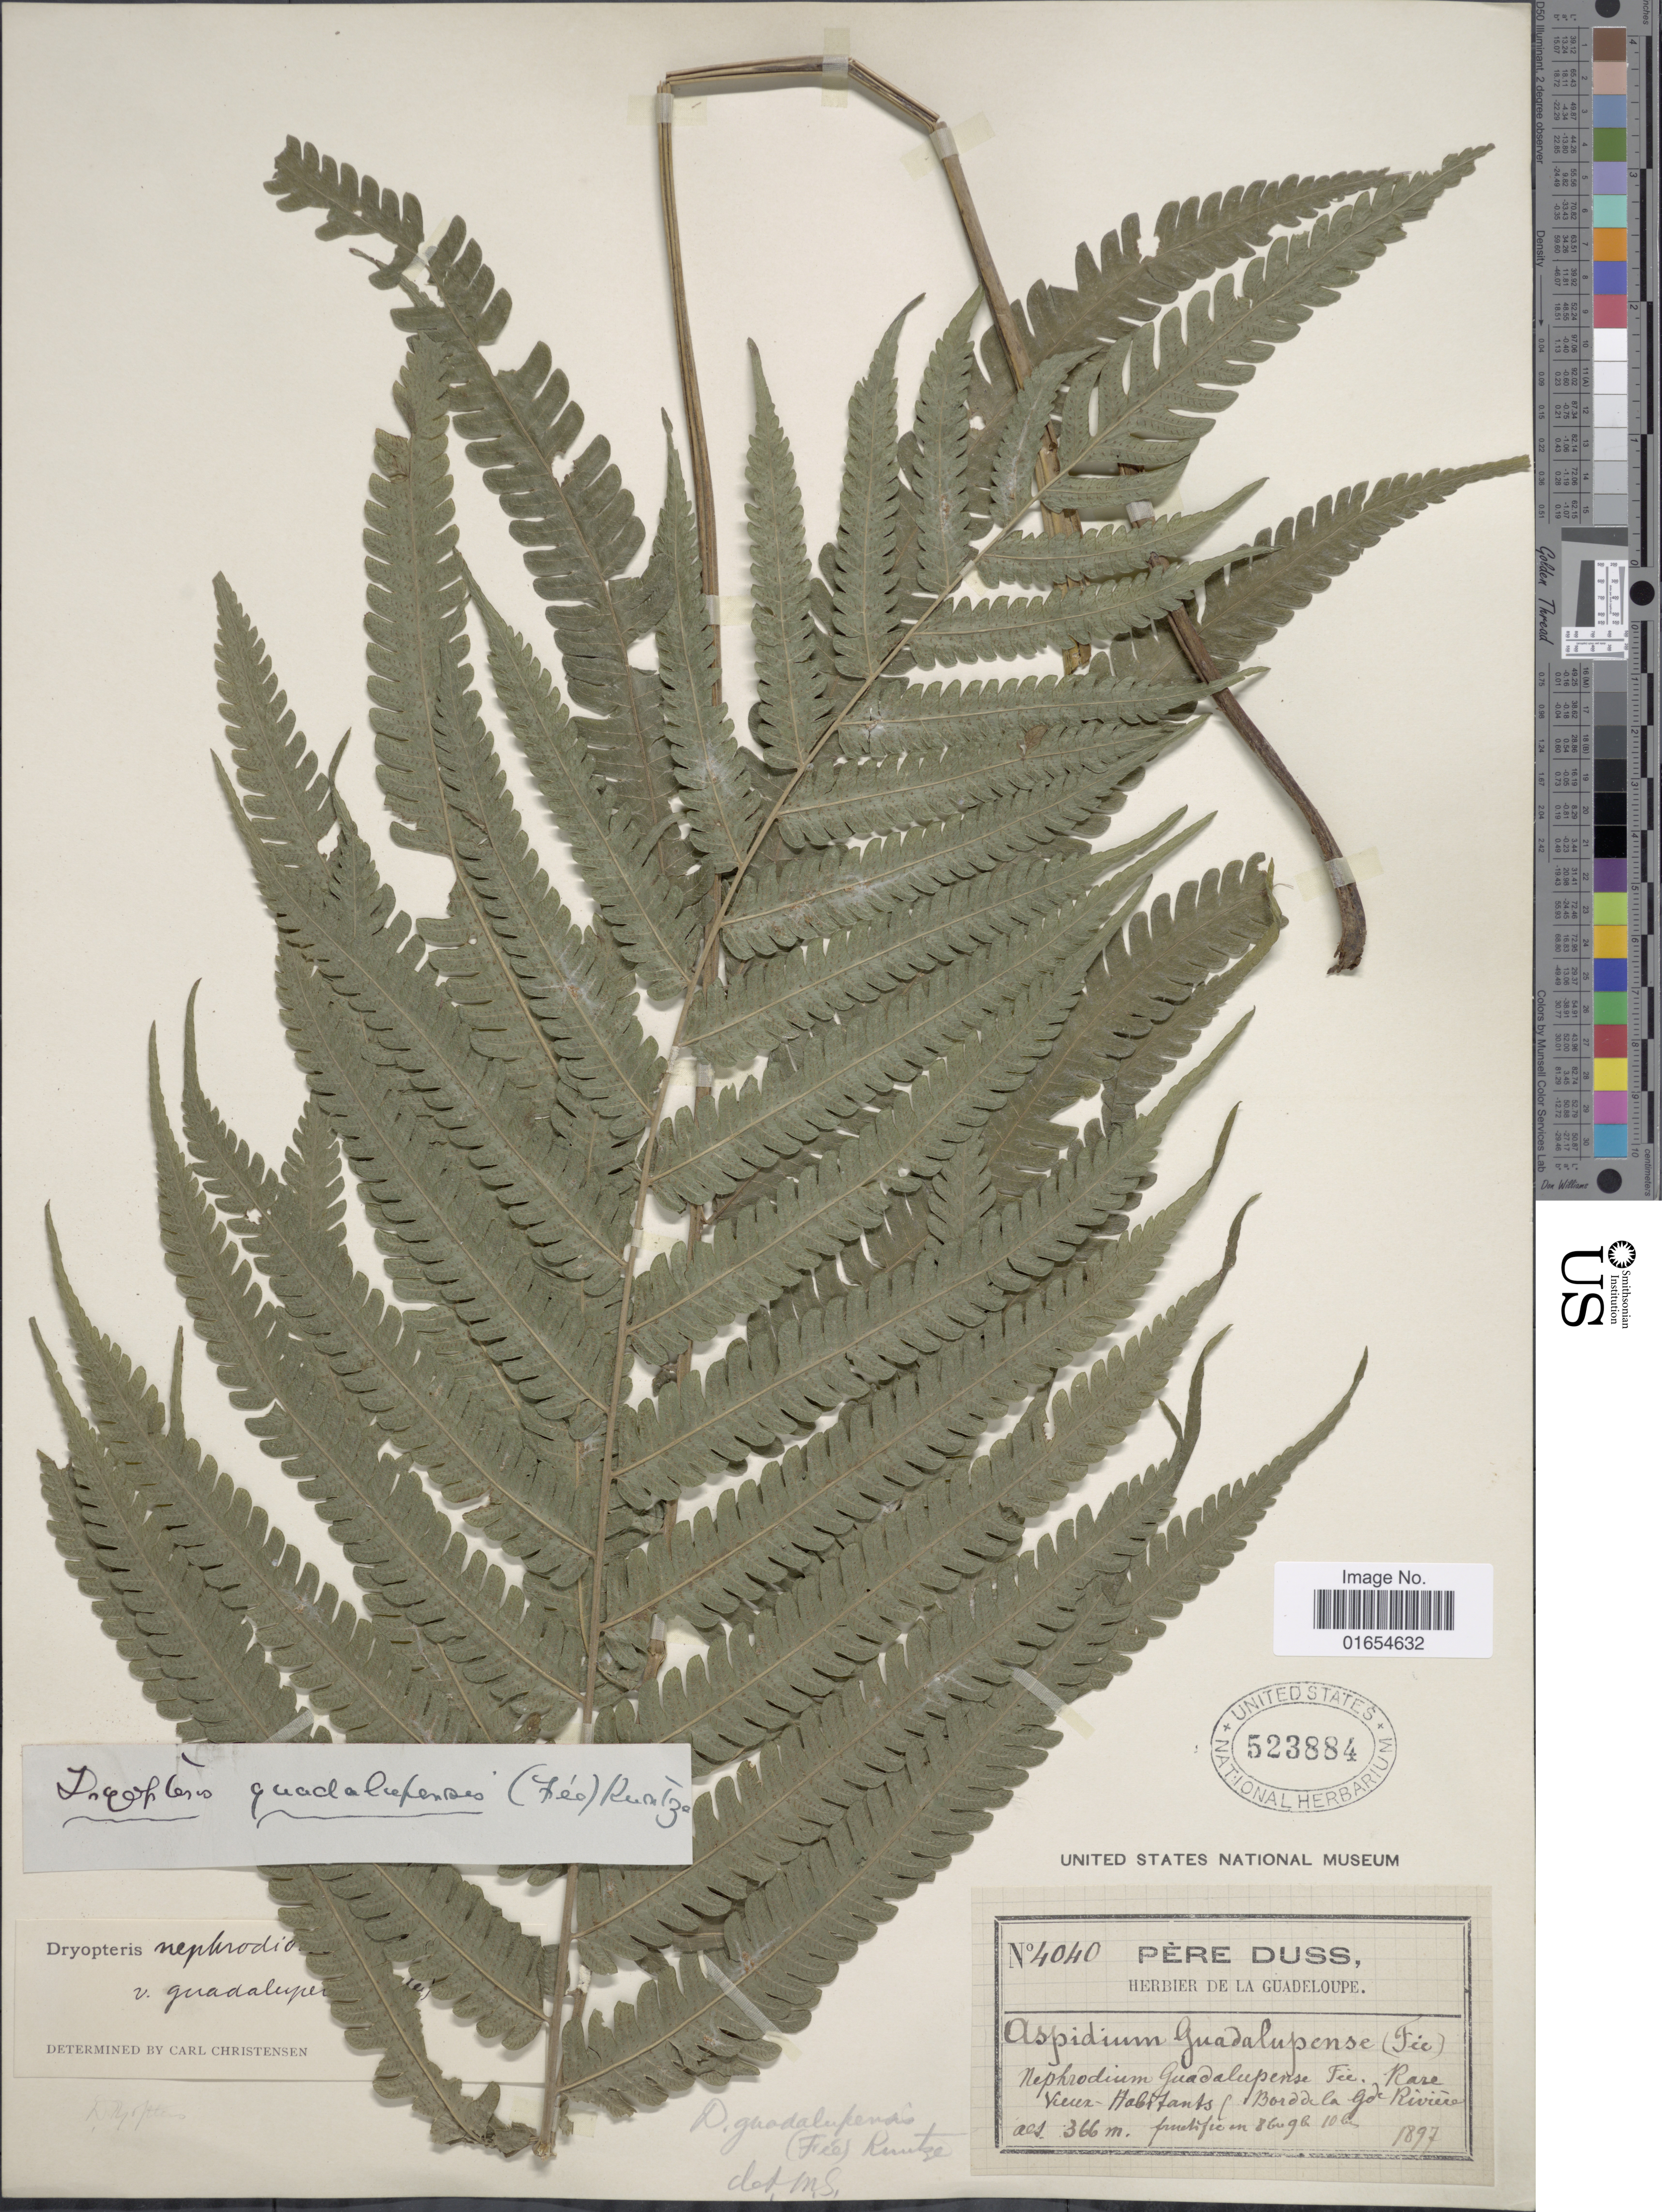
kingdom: Plantae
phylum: Tracheophyta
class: Polypodiopsida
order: Polypodiales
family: Thelypteridaceae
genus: Goniopteris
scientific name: Goniopteris nephrodioides (Klotzsch) comb. nov., ined 2015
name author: (Klotzsch)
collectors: Père Duss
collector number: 4040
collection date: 1897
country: Guadeloupe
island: Leeward Is.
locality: Rare, Vieux-Habitants. Bord de la Grande Riviere.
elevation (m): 366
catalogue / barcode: US 523884